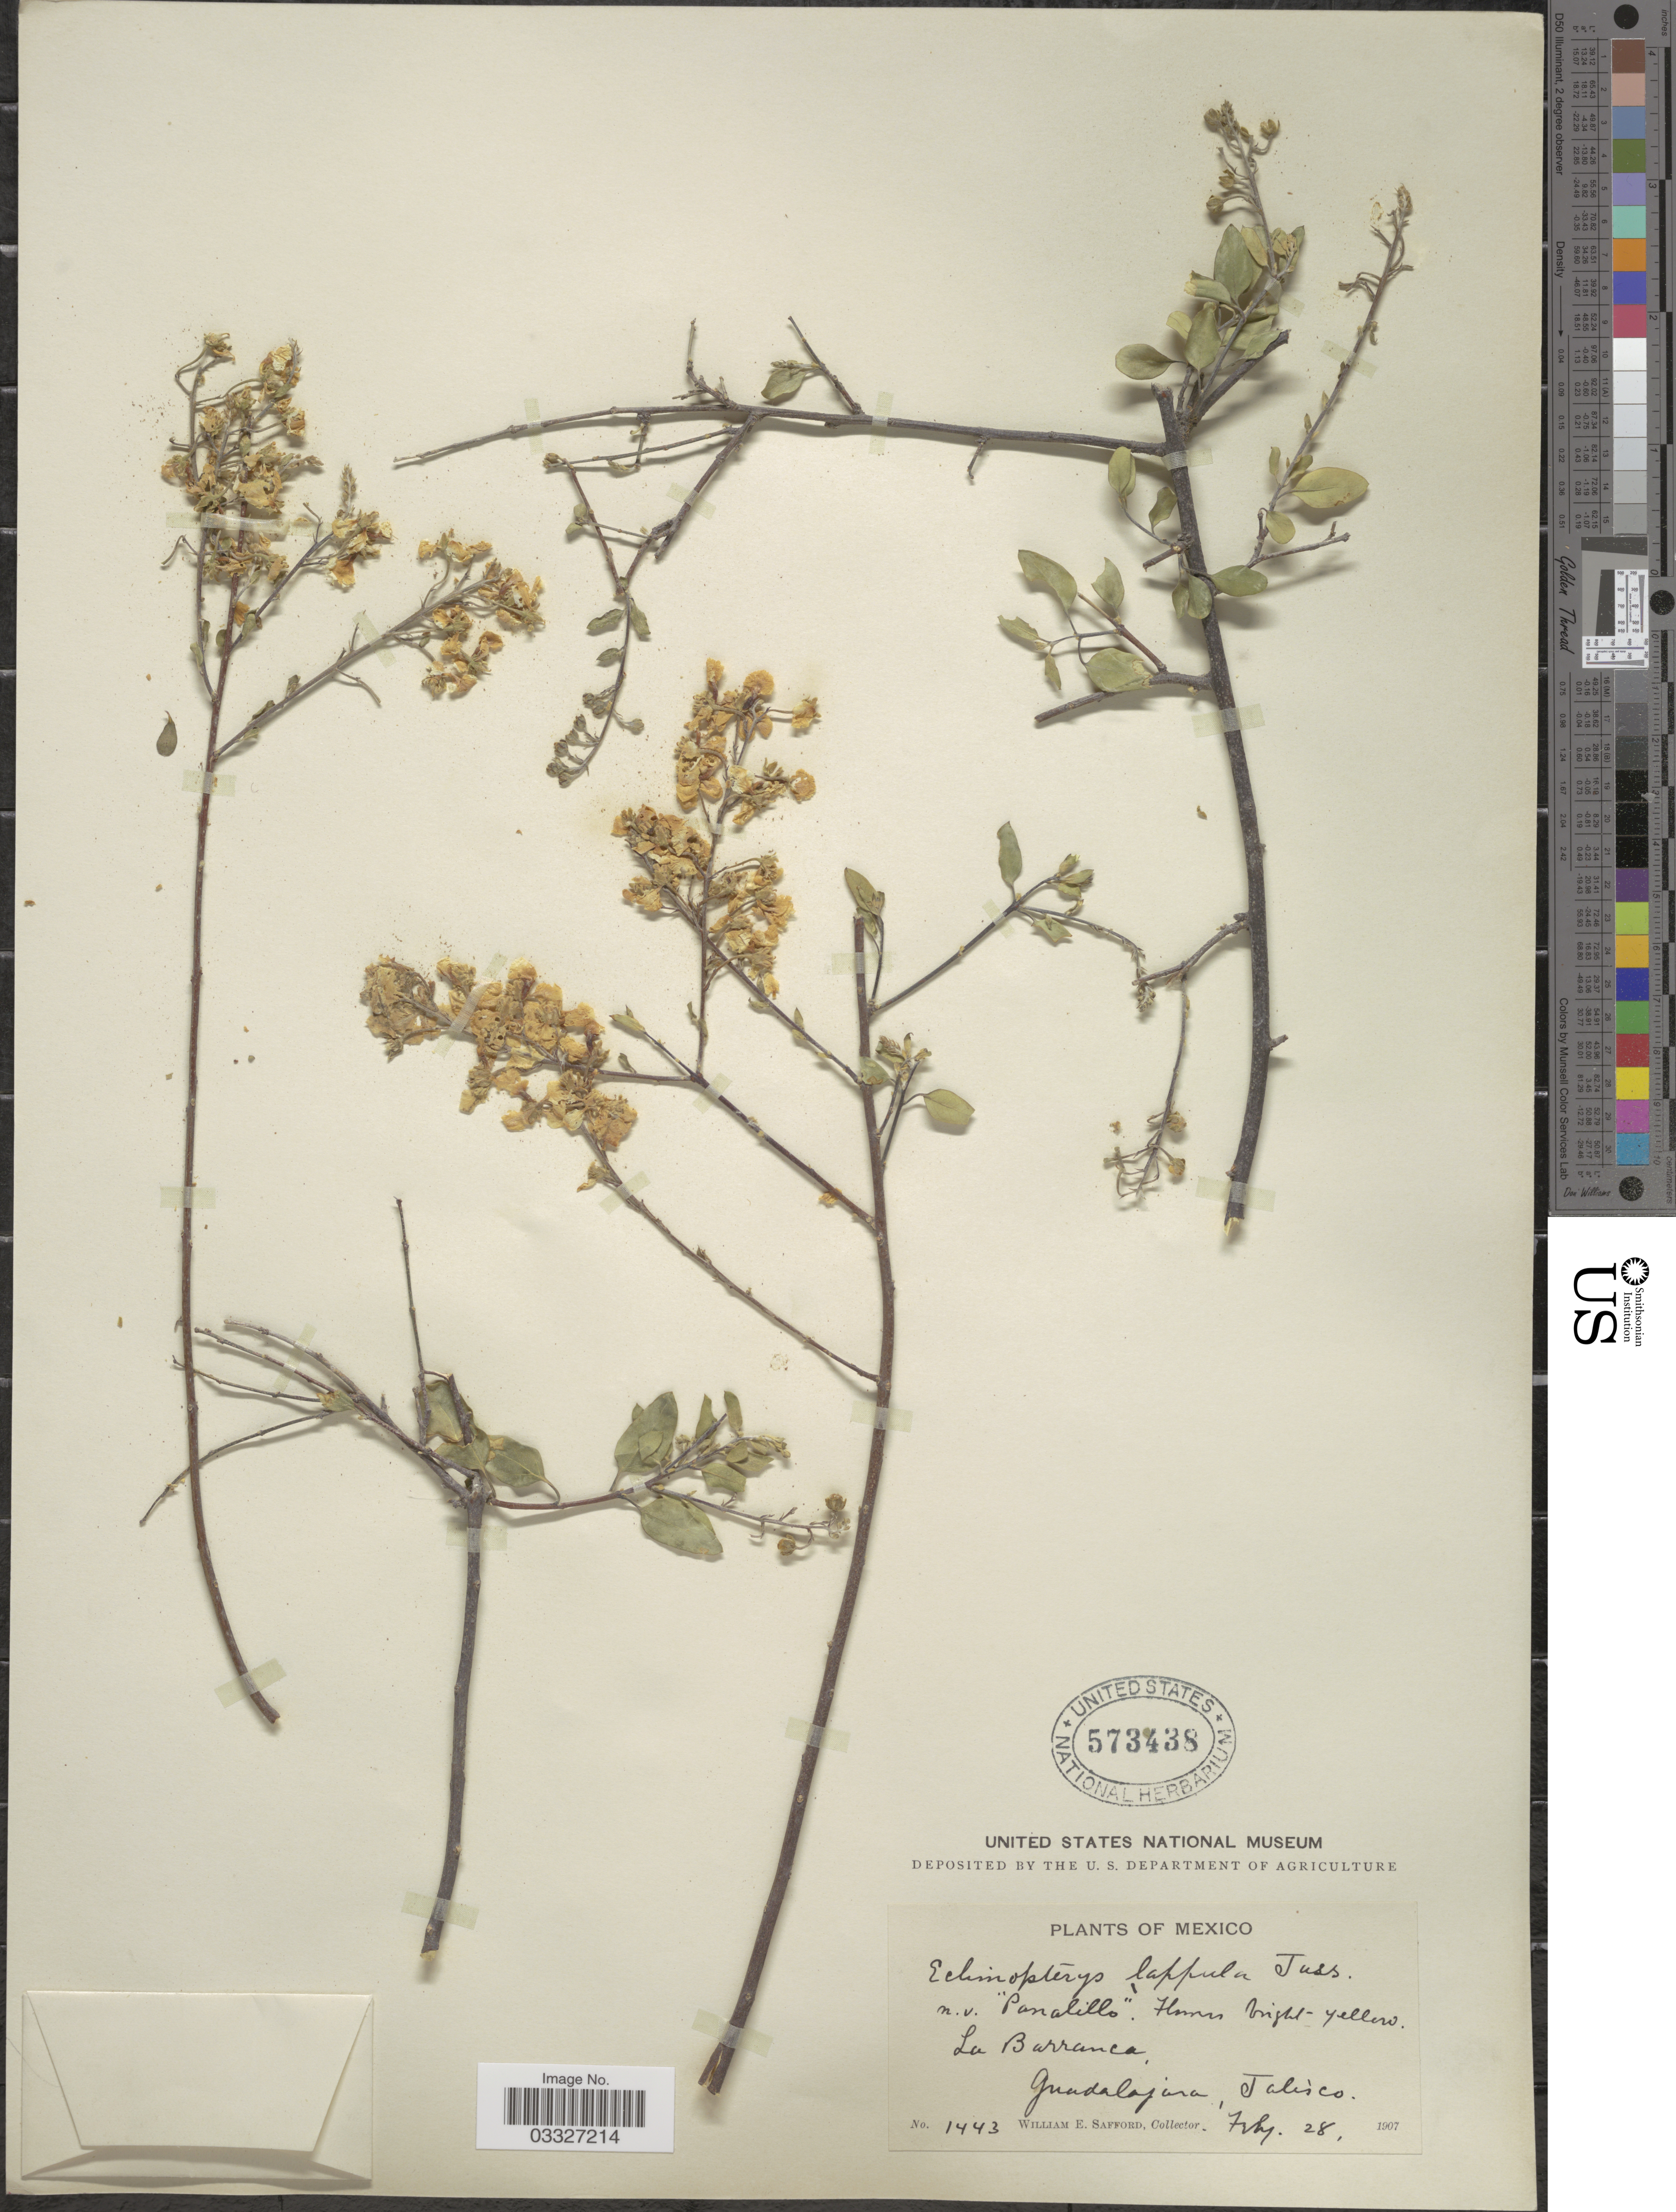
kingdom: Plantae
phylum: Tracheophyta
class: Magnoliopsida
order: Malpighiales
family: Malpighiaceae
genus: Echinopterys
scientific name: Echinopterys eglandulosa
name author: (A. Juss.) Small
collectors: W. E. Safford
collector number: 1443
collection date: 1907-02-28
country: Mexico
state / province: Jalisco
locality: La Barranca, Guadalajara.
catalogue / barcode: US 573438